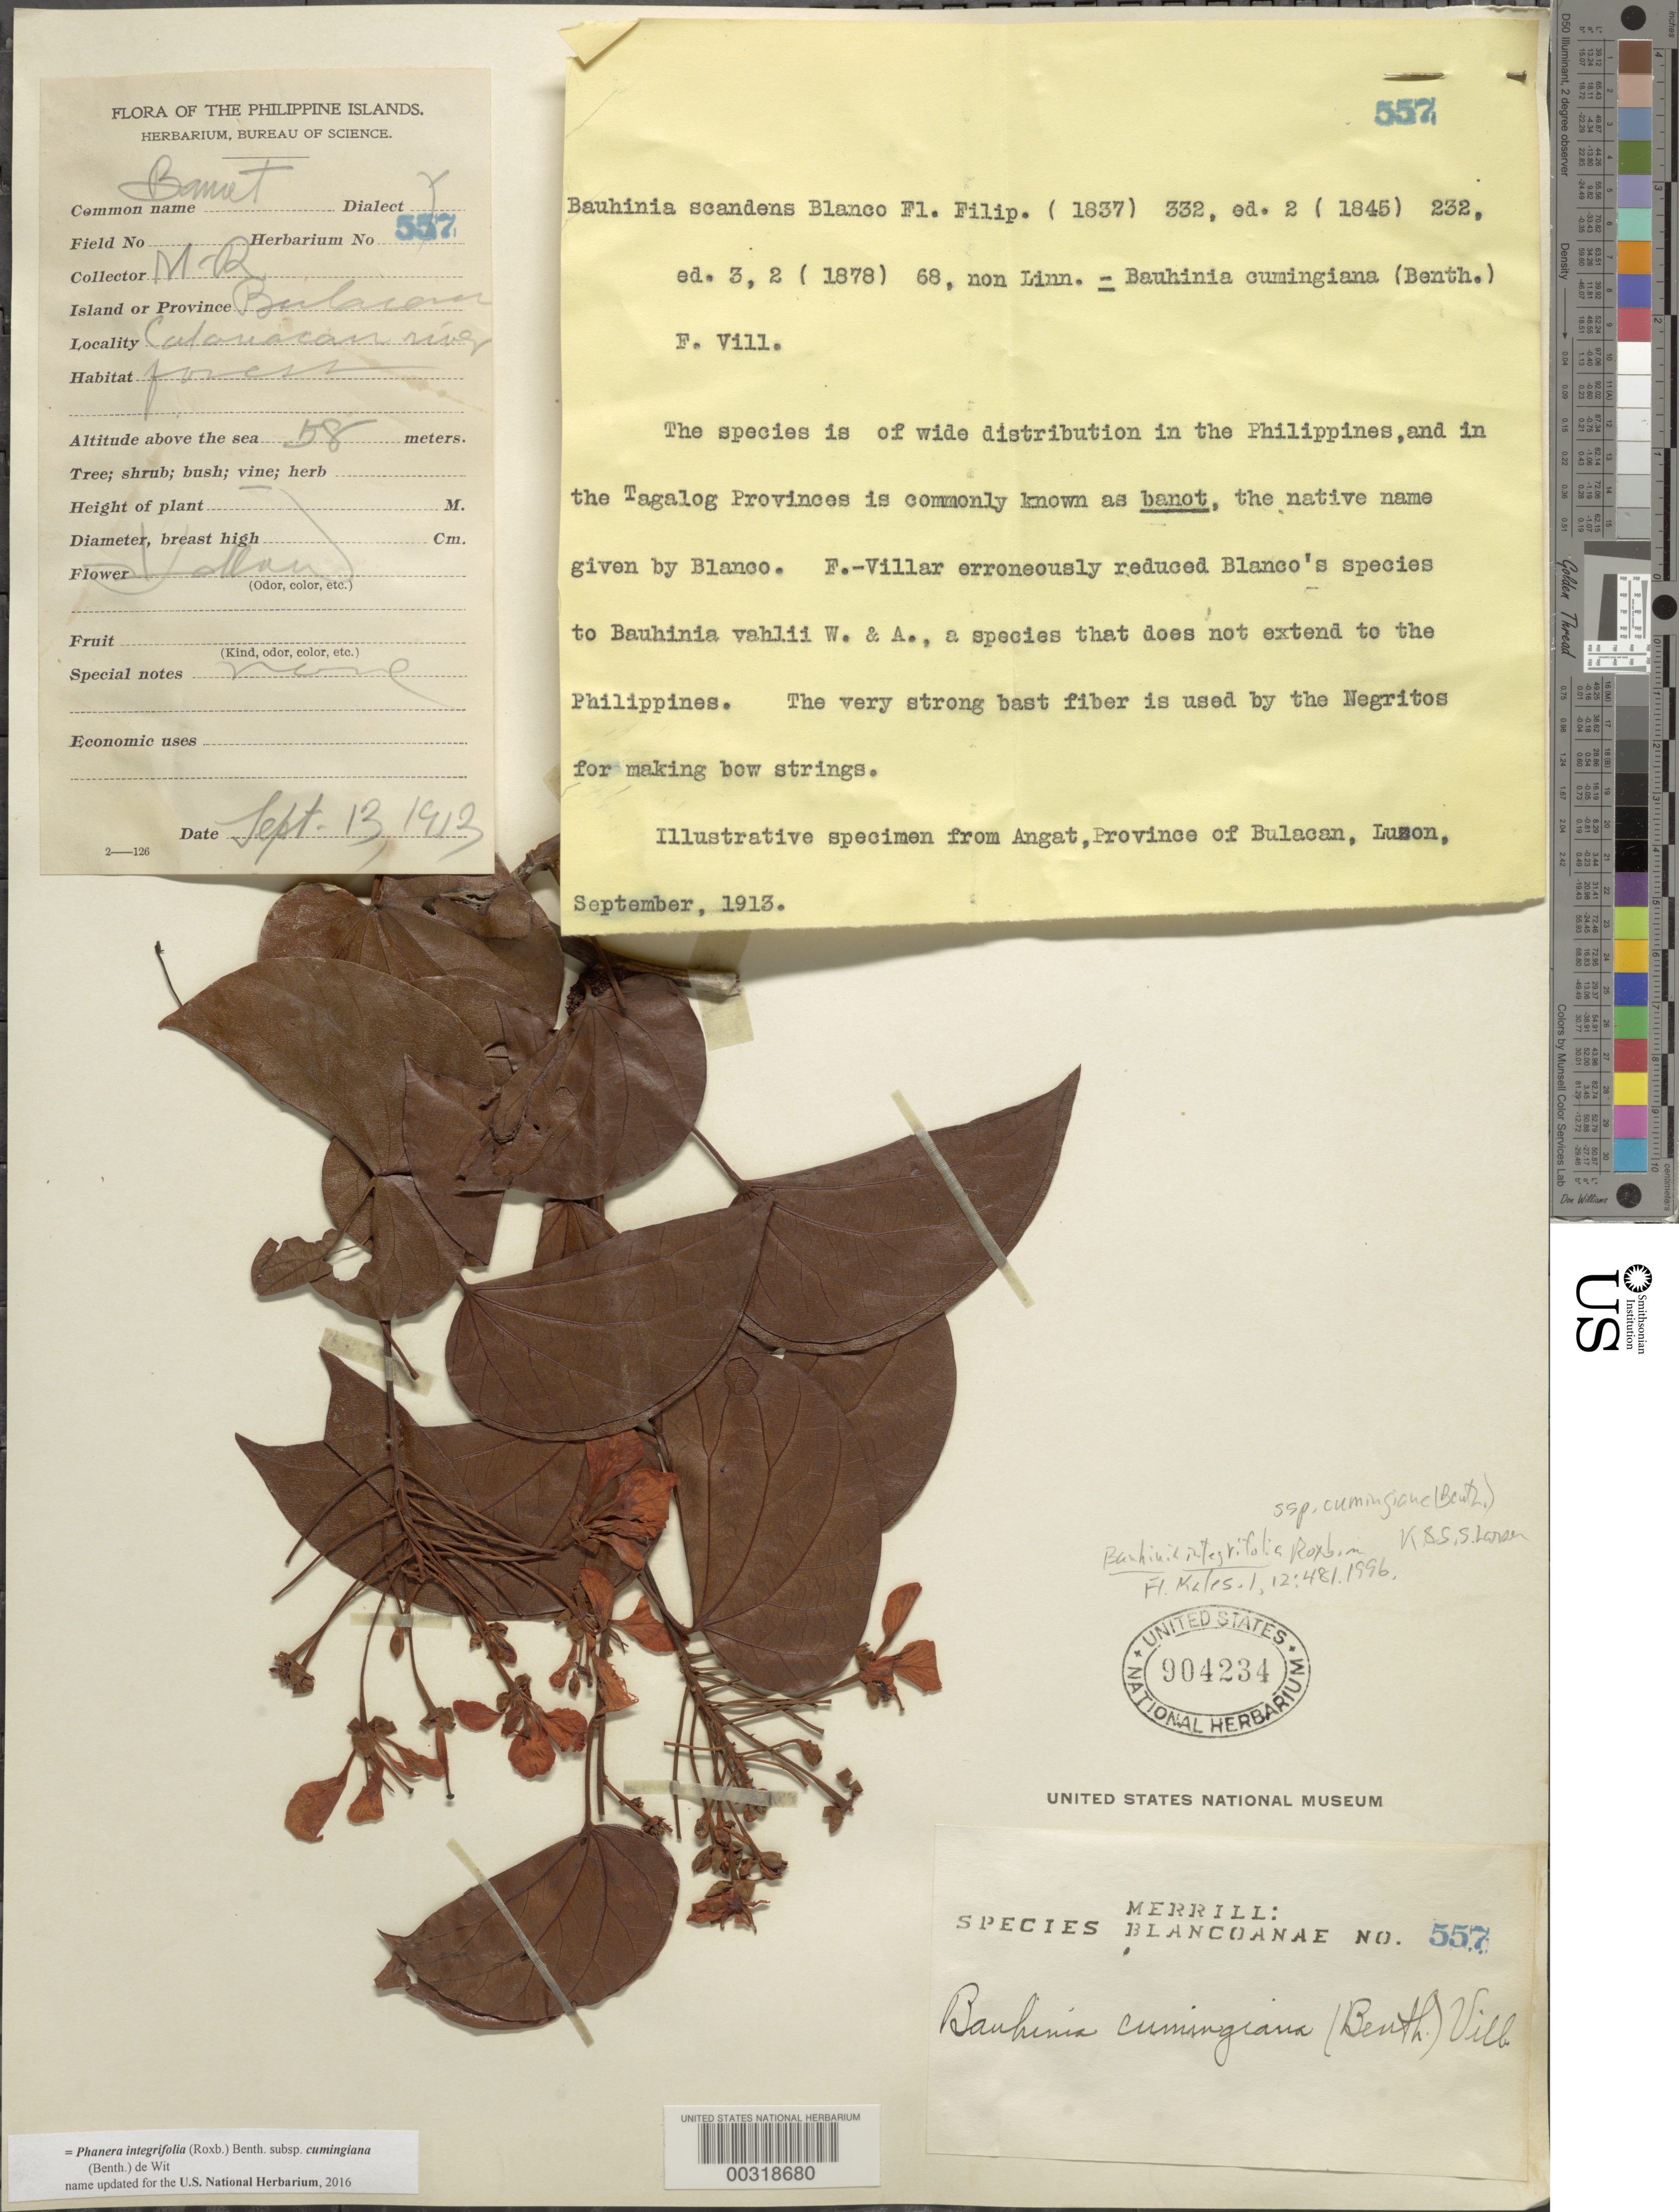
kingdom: Plantae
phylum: Tracheophyta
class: Magnoliopsida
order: Fabales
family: Fabaceae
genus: Phanera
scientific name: Phanera integrifolia subsp. cumingiana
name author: (Benth.) de Wit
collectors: E. D. Merrill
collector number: Sp. Blancoan. 0557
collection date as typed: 13 Sep 1913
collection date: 1913-09-13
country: Philippines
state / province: Central Luzon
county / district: Bulacan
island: Luzon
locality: Calanacan river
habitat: Forest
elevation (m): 58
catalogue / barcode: US 904234